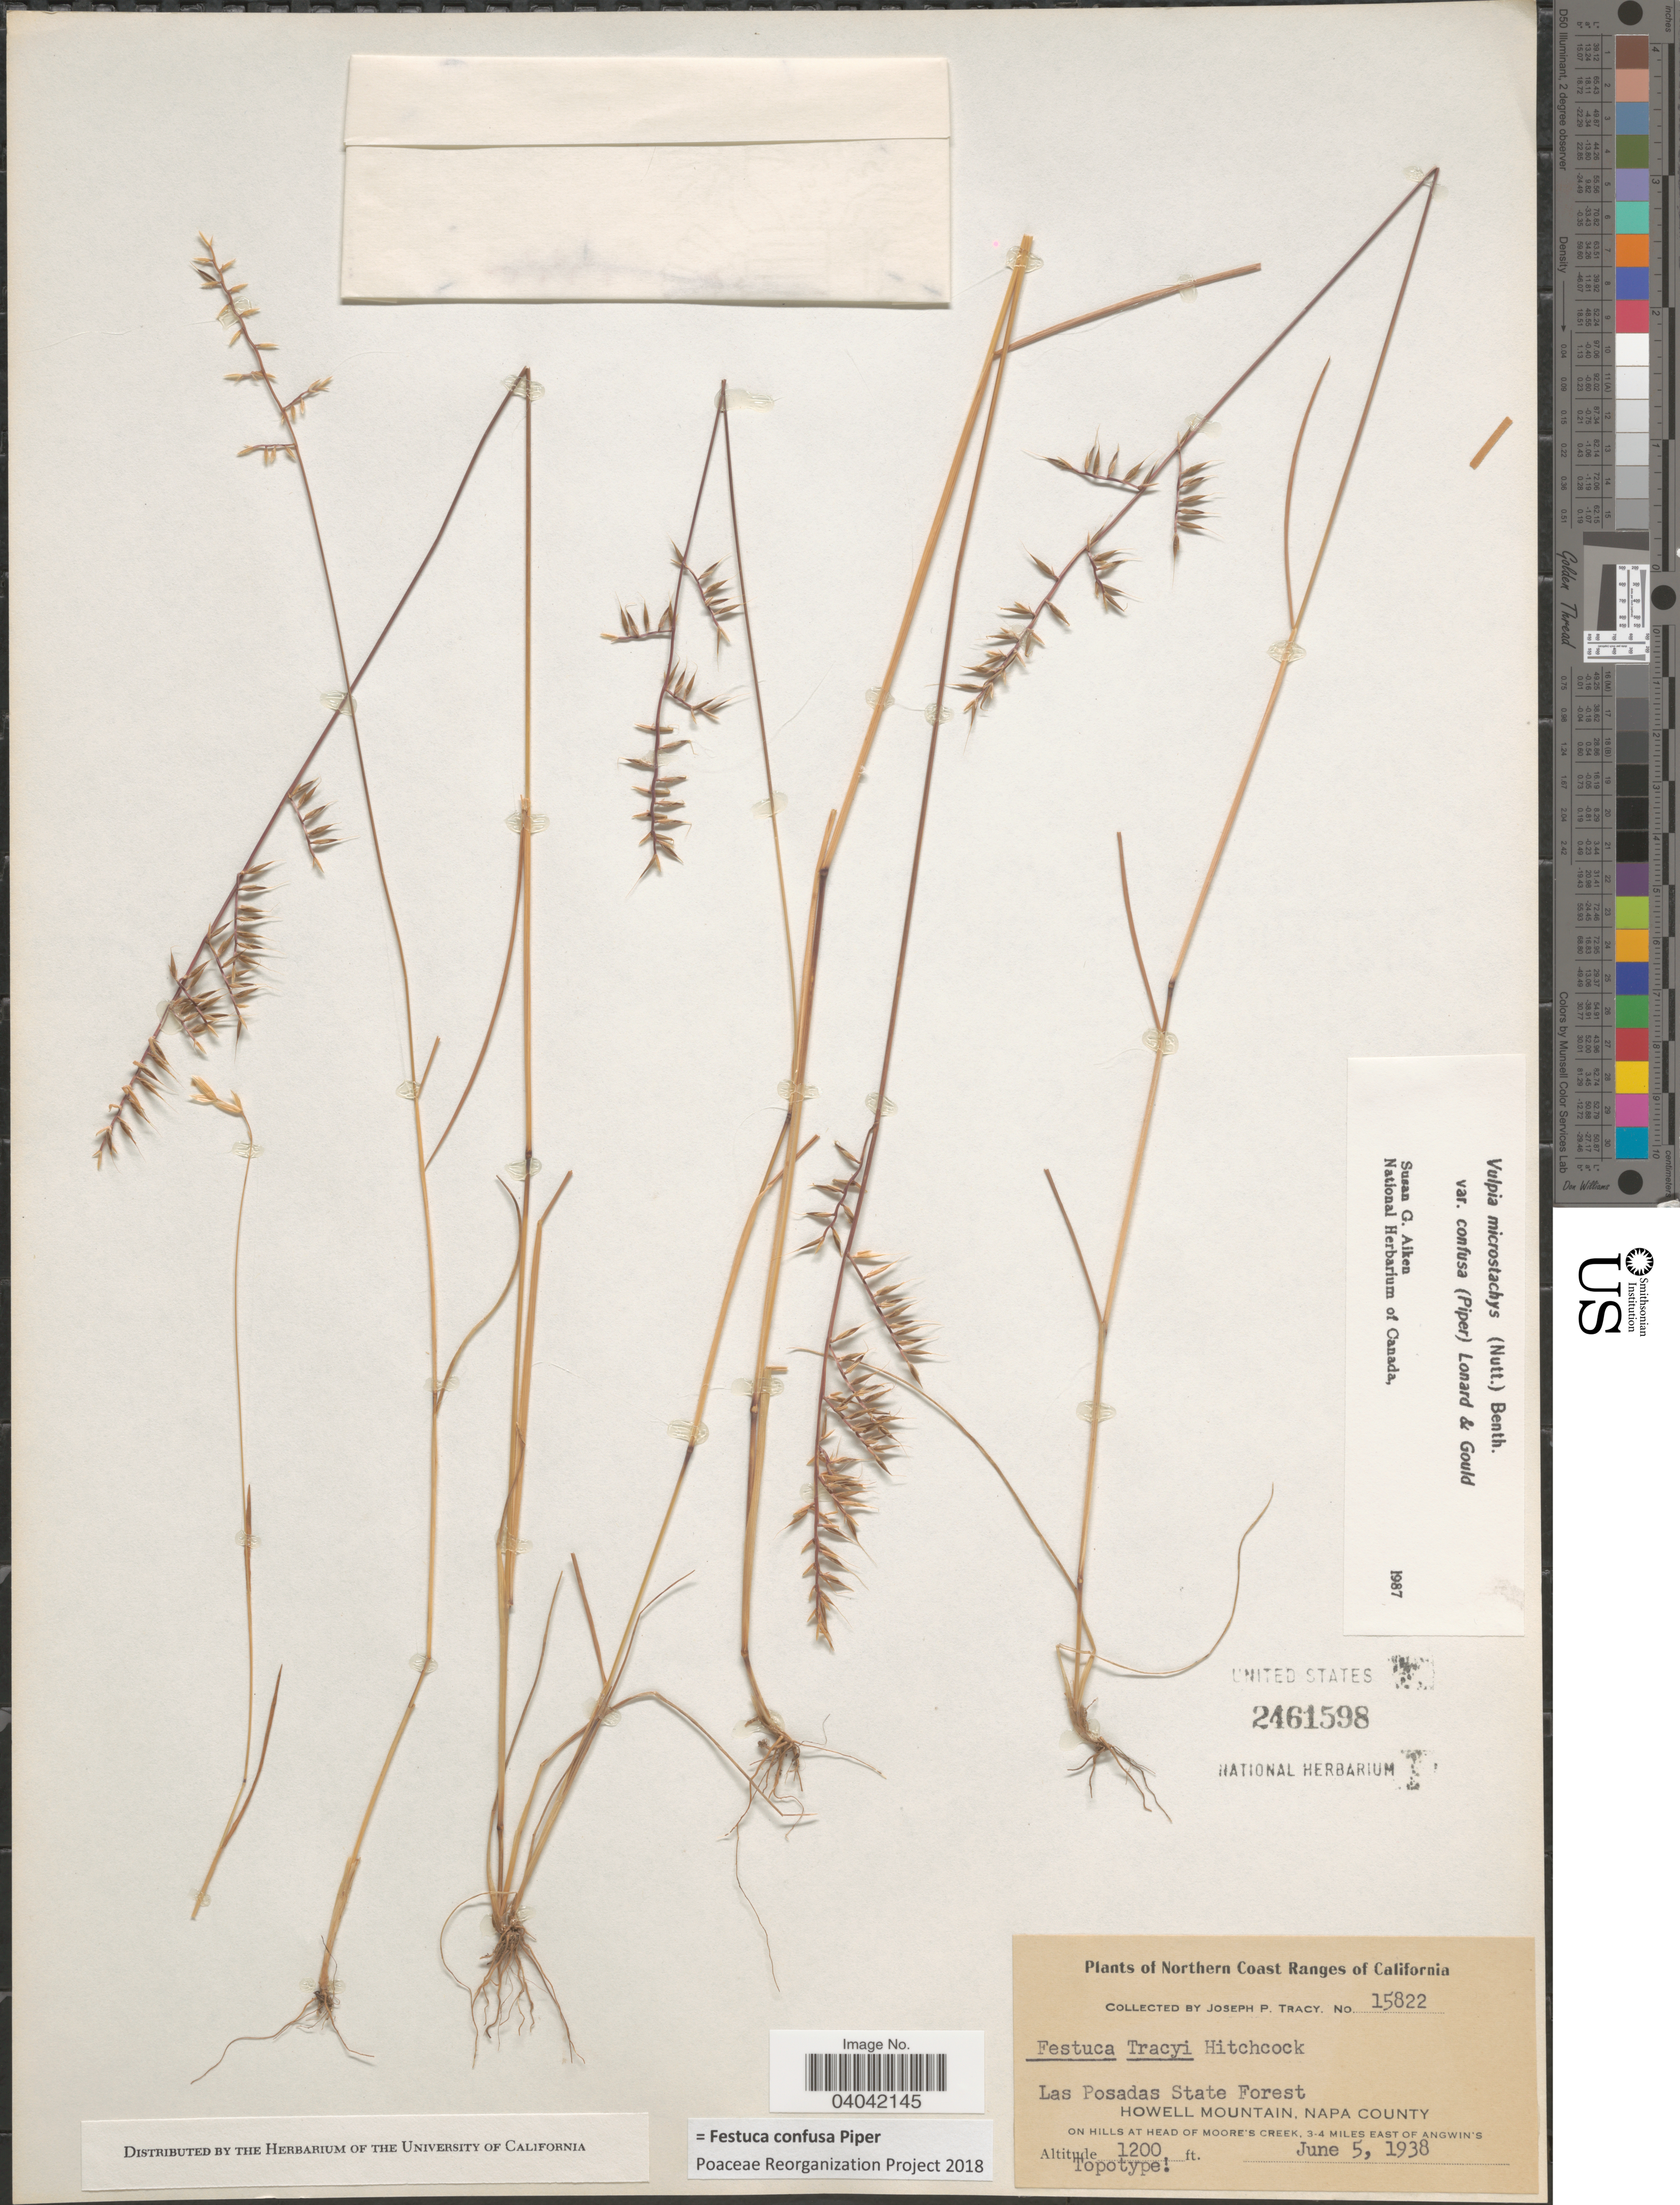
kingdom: Plantae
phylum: Tracheophyta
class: Liliopsida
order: Poales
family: Poaceae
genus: Festuca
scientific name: Festuca confusa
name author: Piper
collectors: J. Tracy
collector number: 15822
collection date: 1938-06-05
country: United States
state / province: California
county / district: Napa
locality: Northern Coast Ranges of California. Las Posadas State Forest. Howell Mountain, Napa County. On hills at head of Moore's Creek, 3-4 miles east of Angwin's.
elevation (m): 366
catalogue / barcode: US 2461598